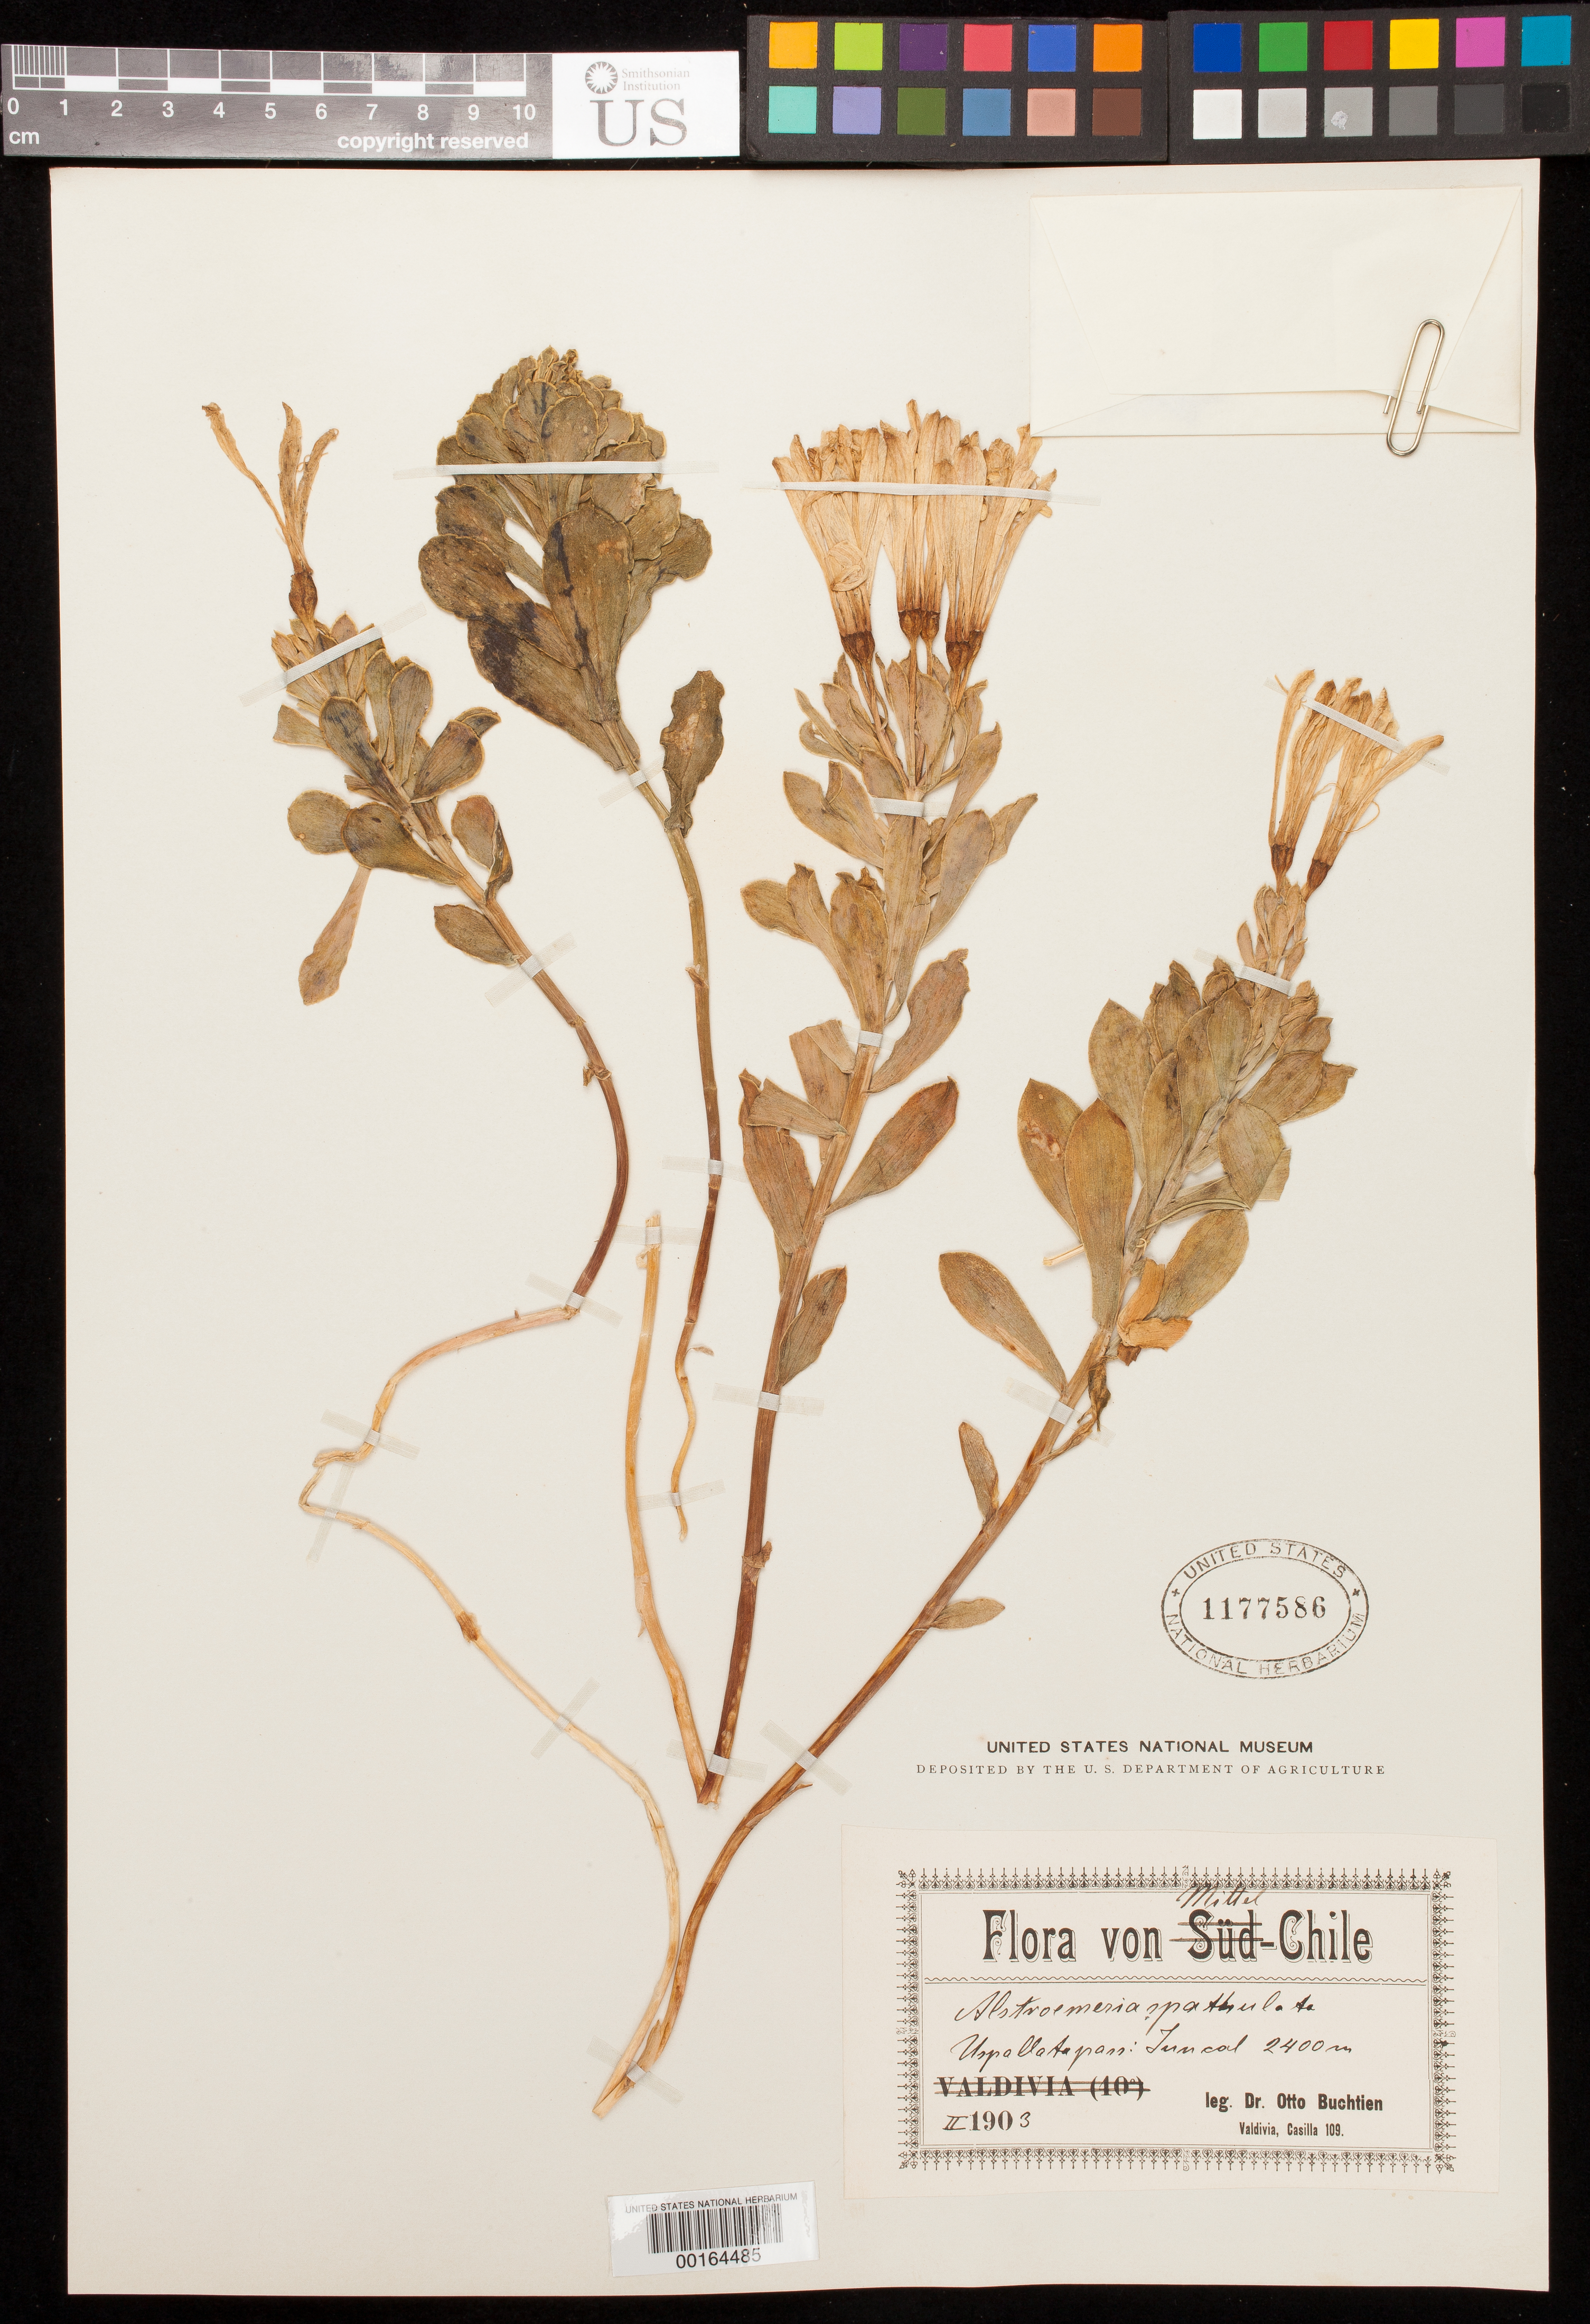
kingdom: Plantae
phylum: Tracheophyta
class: Liliopsida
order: Liliales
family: Alstroemeriaceae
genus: Alstroemeria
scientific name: Alstroemeria spathulata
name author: C. Presl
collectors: O. Buchtien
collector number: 109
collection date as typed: Feb 1903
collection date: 1903-02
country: Chile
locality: Uspallatapan: tuncal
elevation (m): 2400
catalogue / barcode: US 1177586